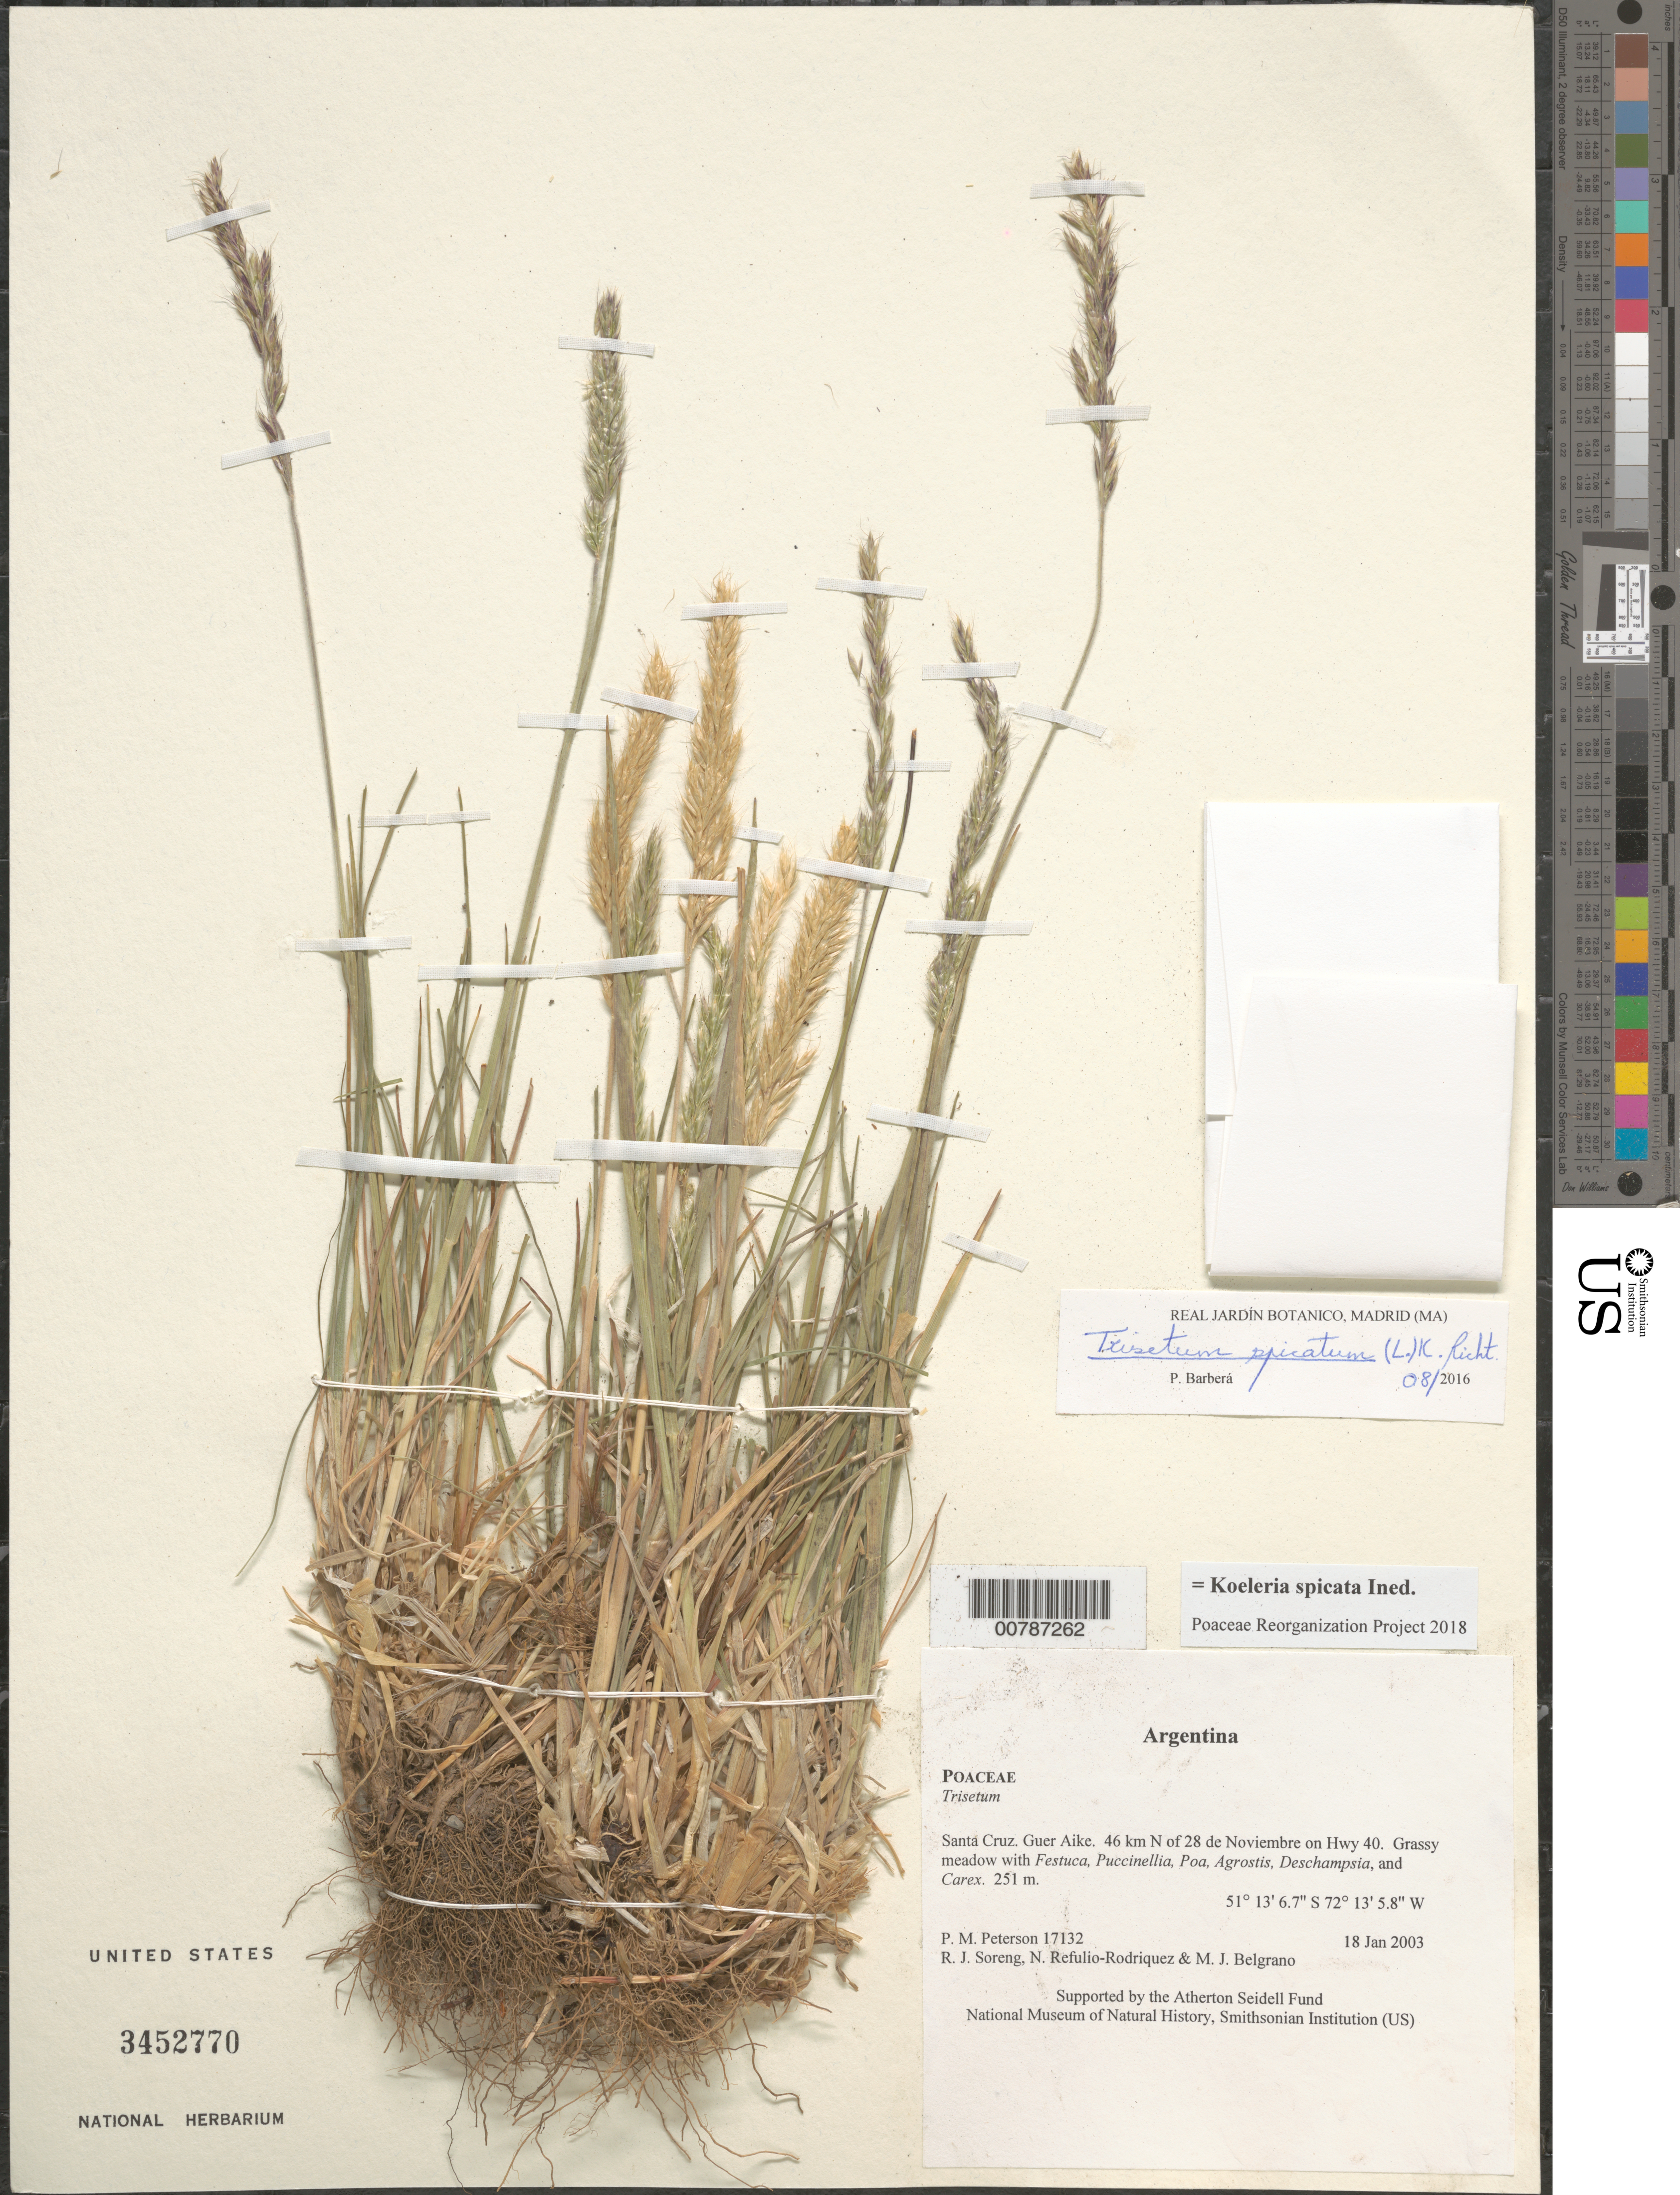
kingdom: Plantae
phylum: Tracheophyta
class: Liliopsida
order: Poales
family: Poaceae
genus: Koeleria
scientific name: Koeleria spicata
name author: (L.) Barberá et al.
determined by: Poaceae Reorganization Project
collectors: P. M. Peterson, R. J. Soreng, N. Refulio-Rodríguez & M. Belgrano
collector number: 17132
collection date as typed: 18 Jan 2003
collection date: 2003-01-18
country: Argentina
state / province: Santa Cruz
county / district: Guer Aike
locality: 46 km N of 28 de Noviembre on Hwy 40. Grassy meadow with Festuca, Puccinellia, Poa, Agrostis, Deschampsia, and Carex.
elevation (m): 251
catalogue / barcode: US 3452770